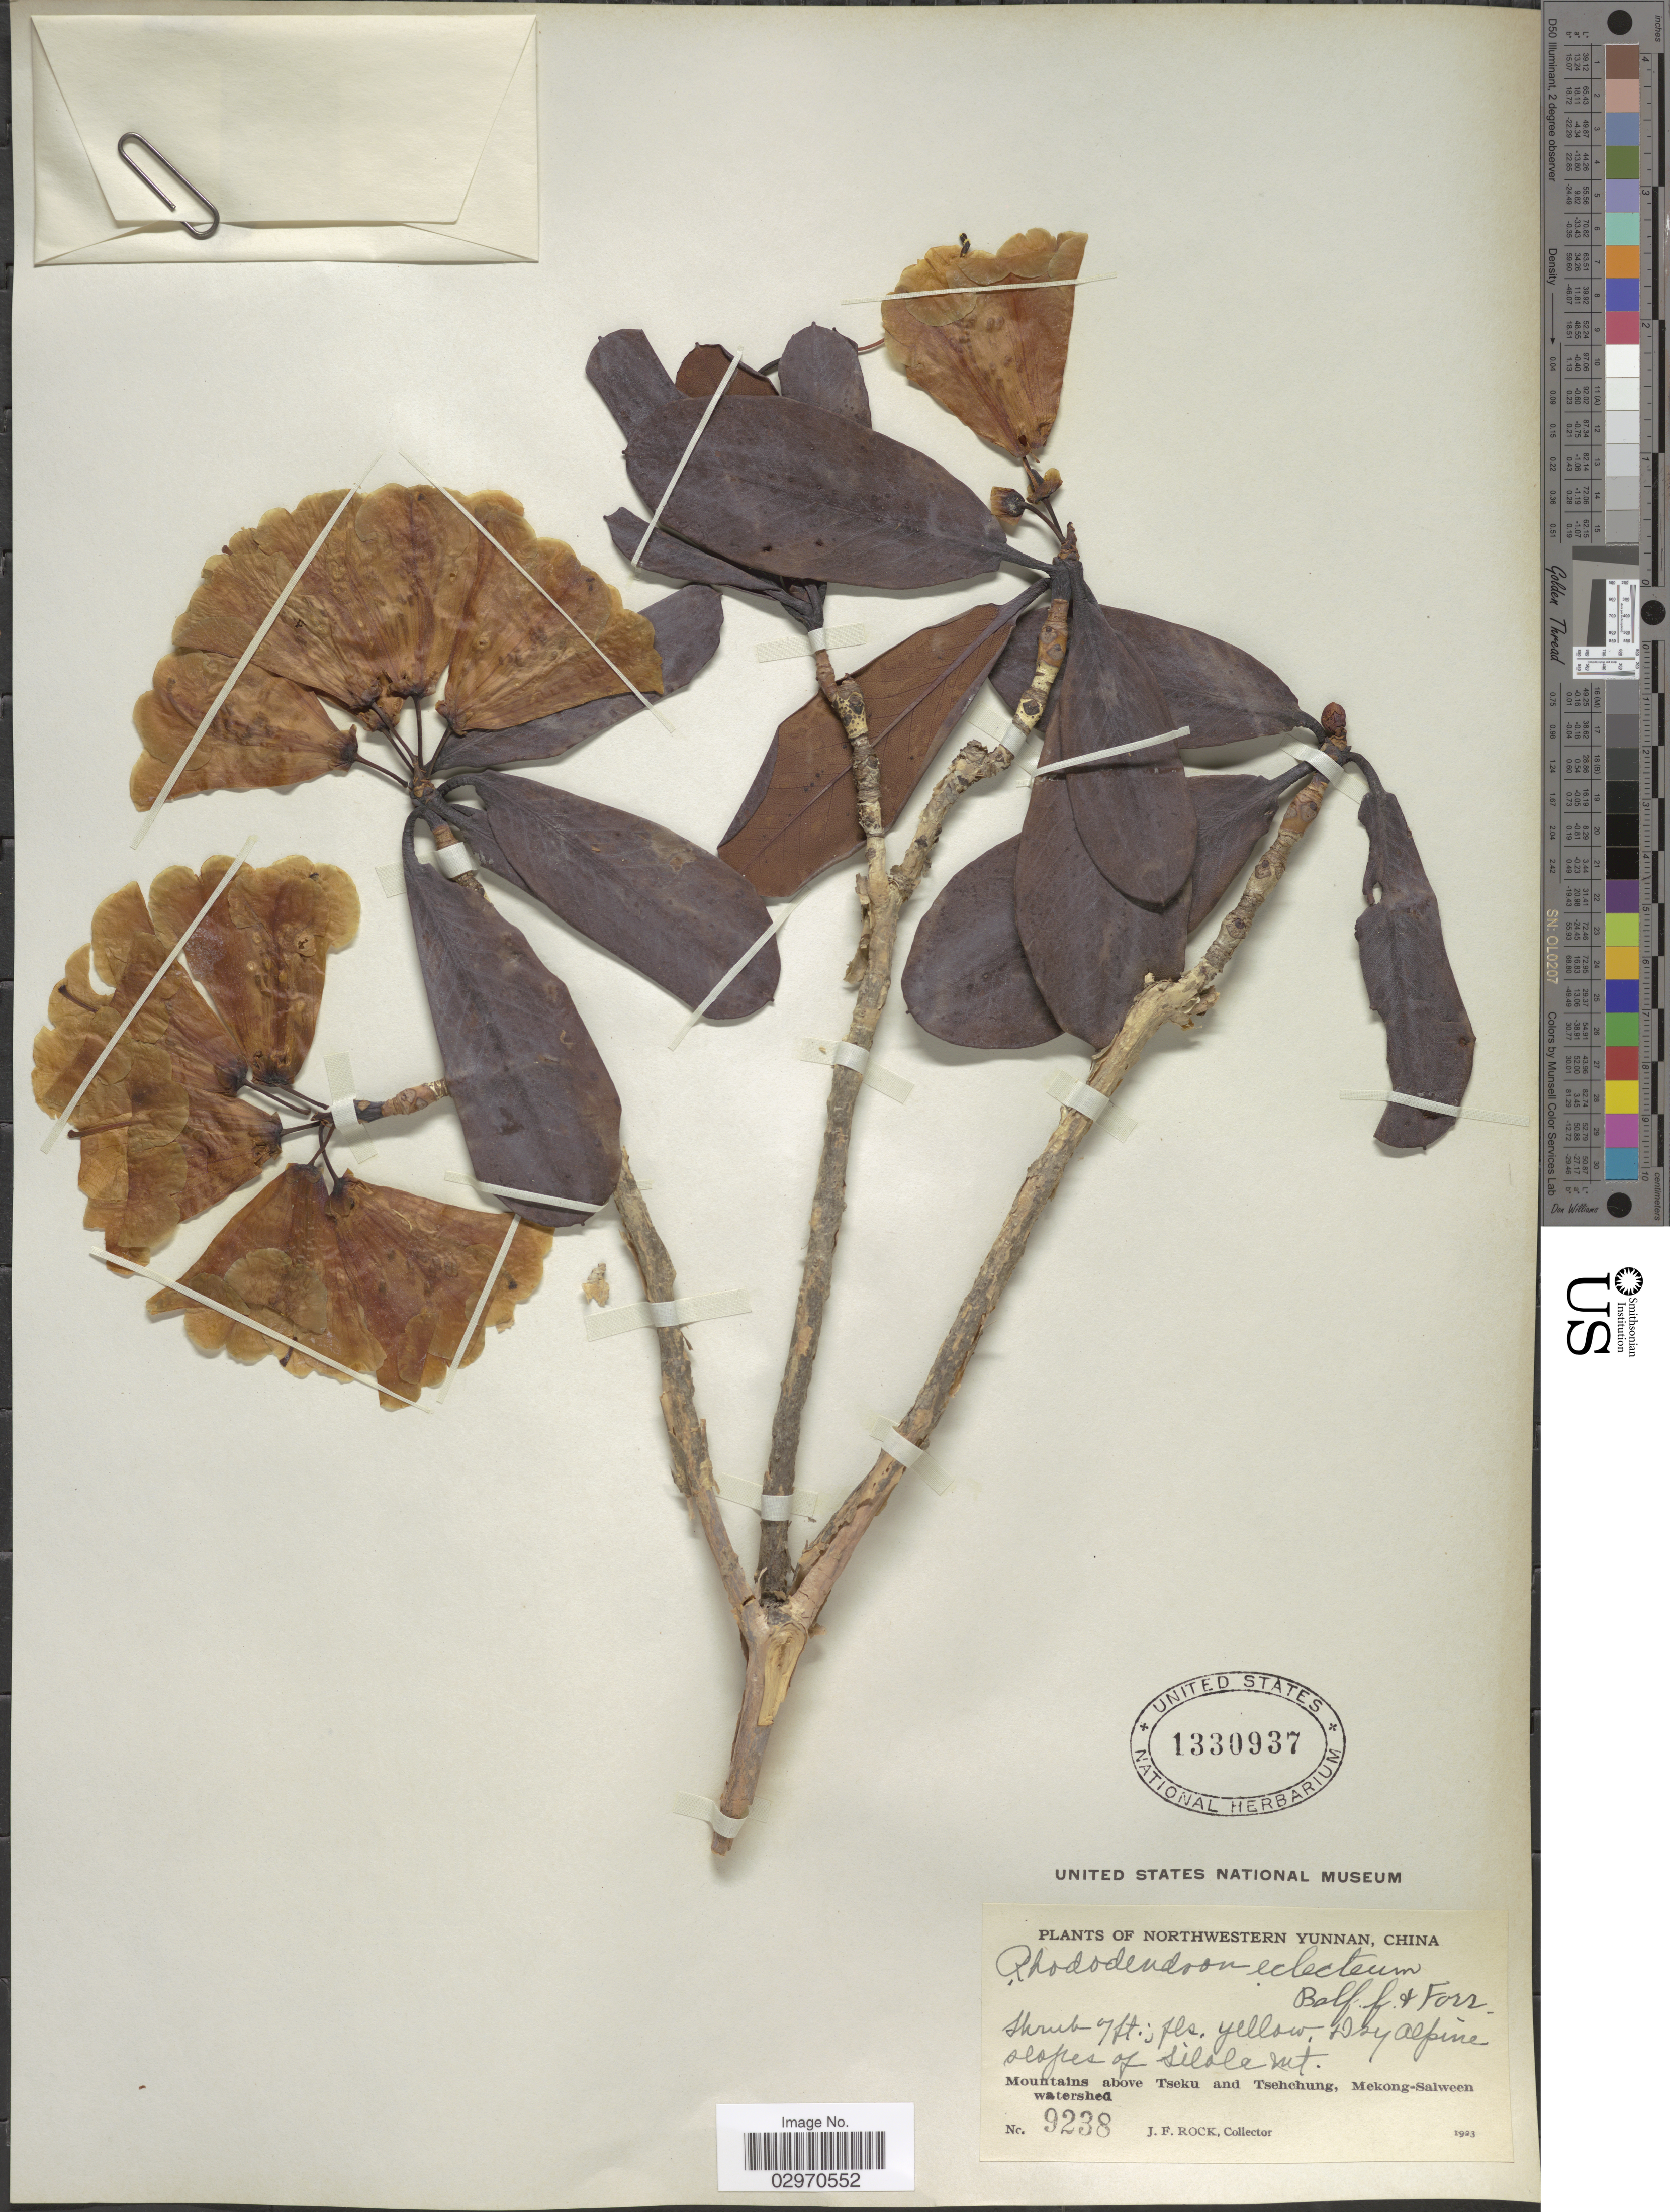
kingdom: Plantae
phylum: Tracheophyta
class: Magnoliopsida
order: Ericales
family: Ericaceae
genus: Rhododendron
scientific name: Rhododendron eclecteum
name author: Balf. f. & Forrest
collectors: J. Rock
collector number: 9238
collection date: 1923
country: China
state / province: Yunnan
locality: Northwestern Yunnan. Dry alpine slopes of Silola Mt. Mountains above Tseku and Tsehchung, Mekong-Salween watershed.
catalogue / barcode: US 1330937